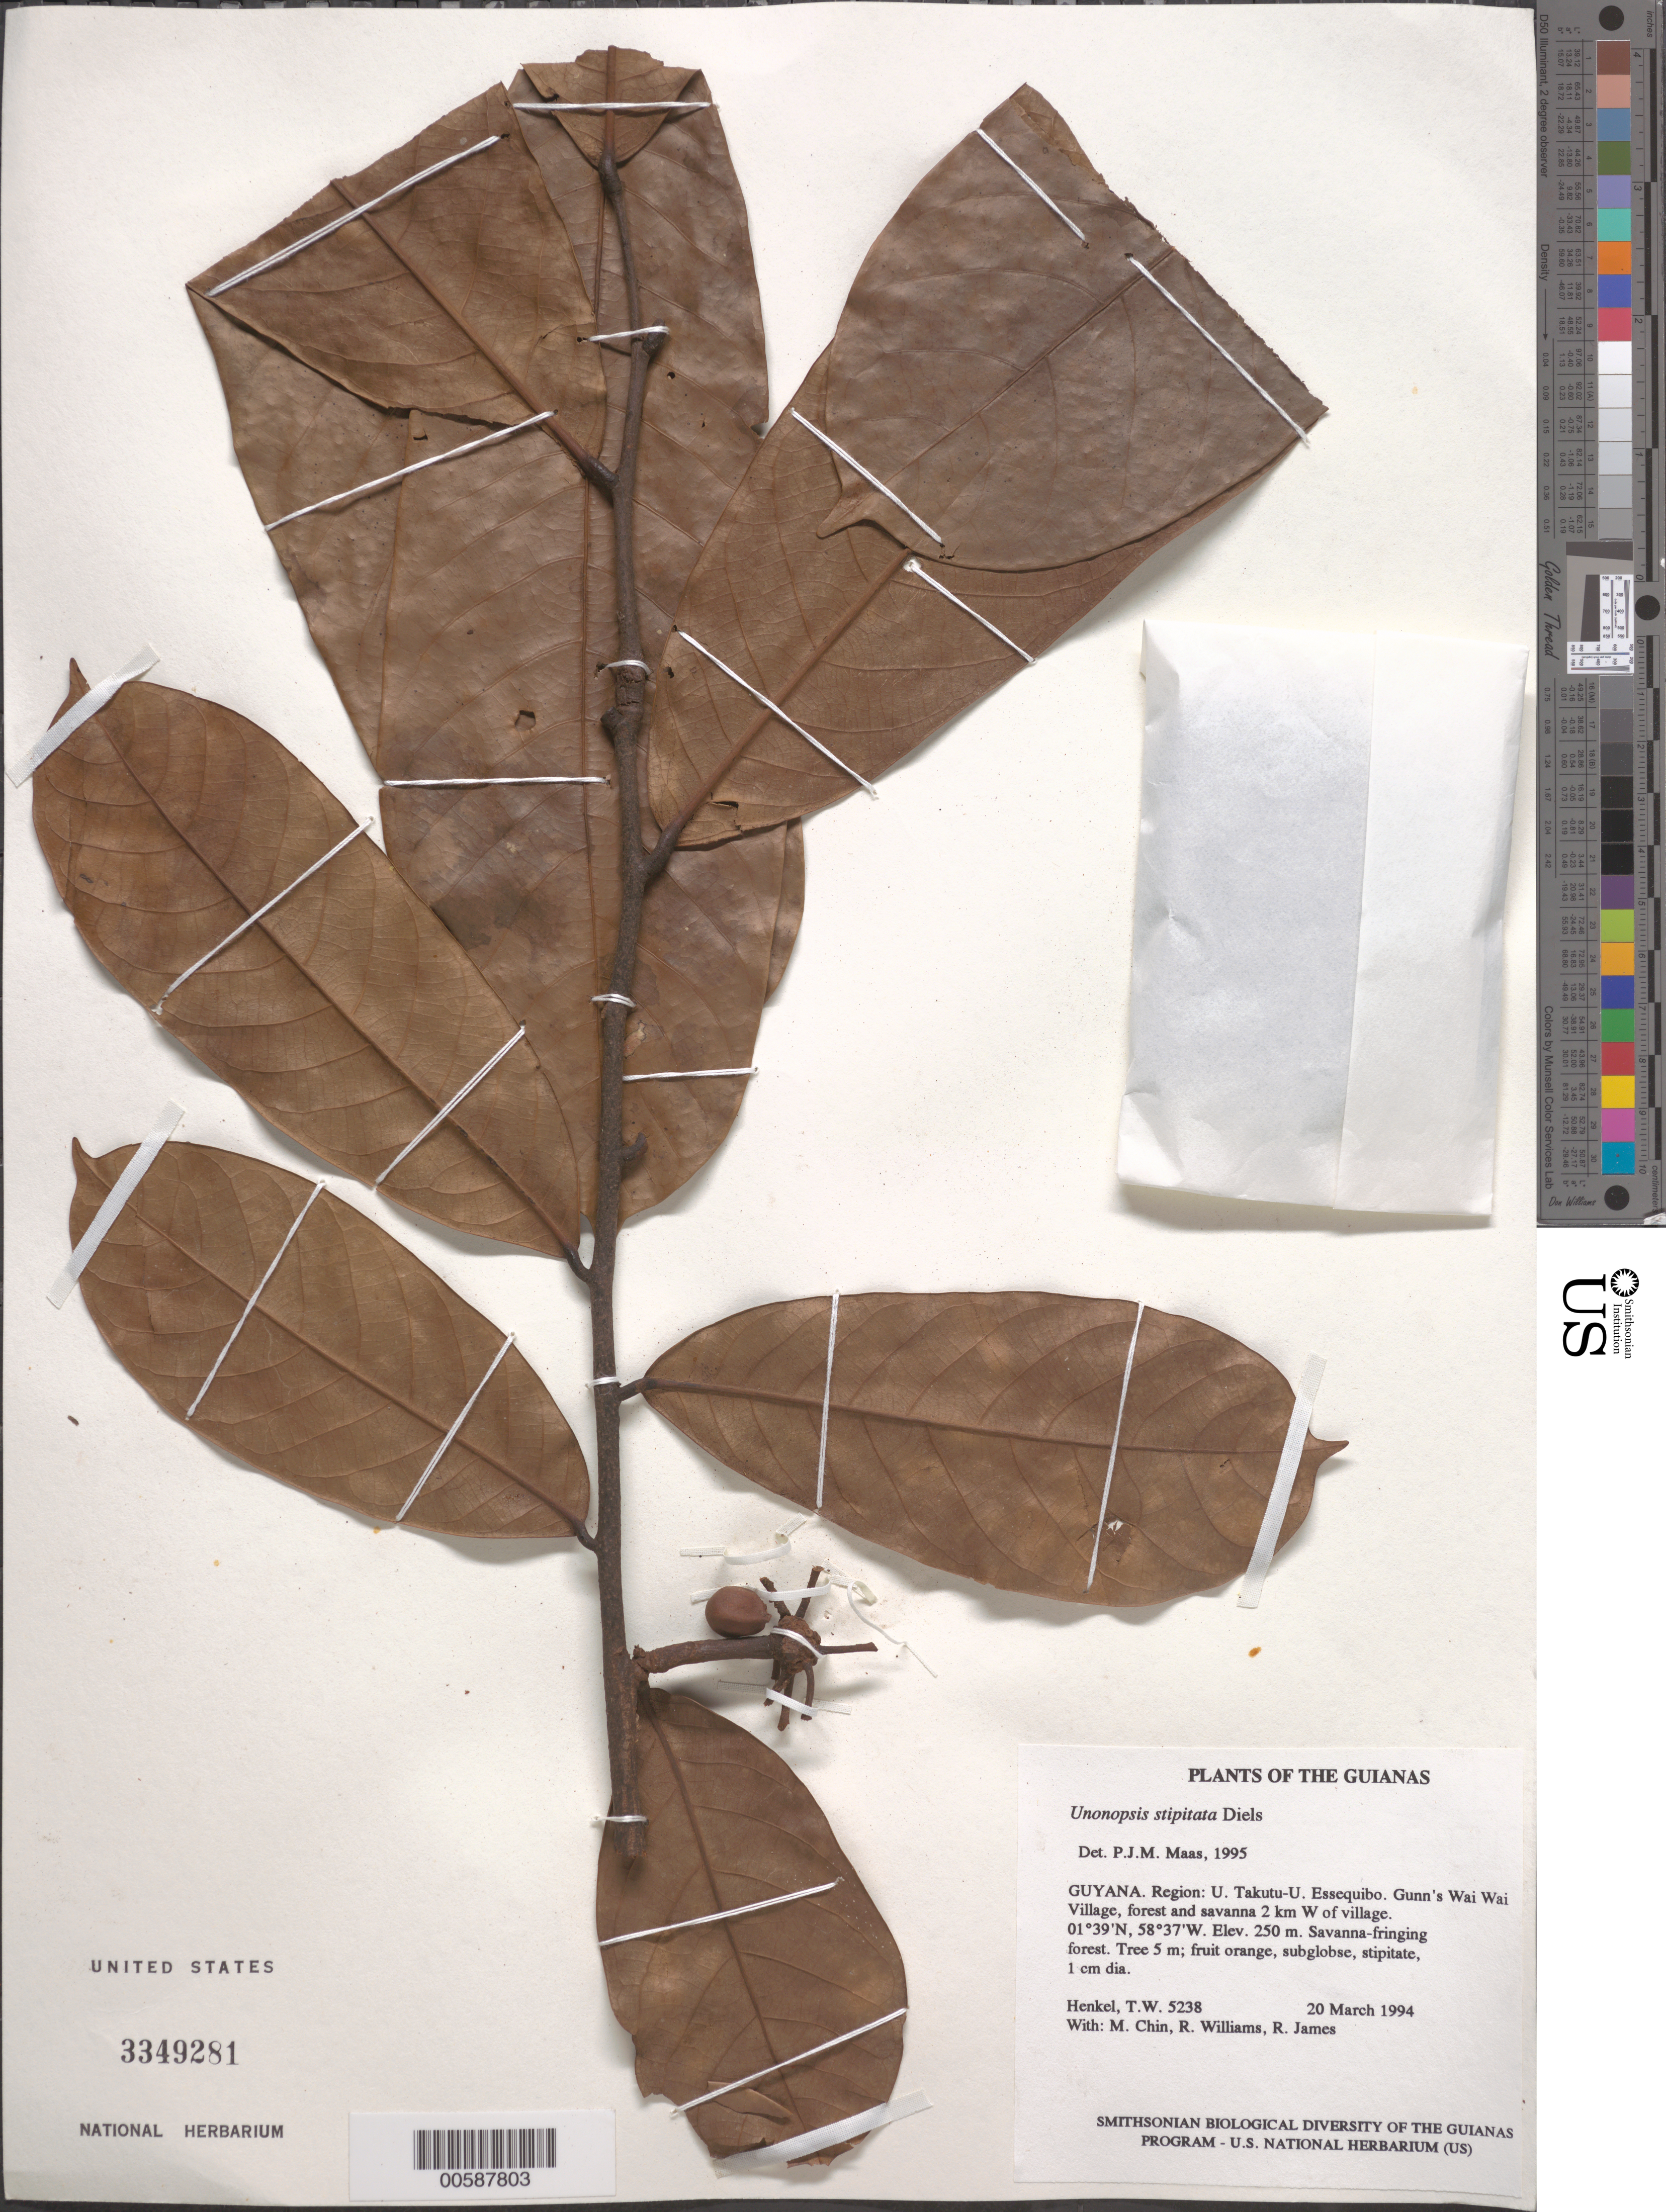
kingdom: Plantae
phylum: Tracheophyta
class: Magnoliopsida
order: Magnoliales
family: Annonaceae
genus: Unonopsis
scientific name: Unonopsis stipitata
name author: Diels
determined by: Maas, Paul J. M.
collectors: T. Henkel, M. Chin, R. Williams & R. James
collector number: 5238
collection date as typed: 20 March 1994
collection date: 1994-03-20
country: Guyana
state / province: U. Takutu-U. Essequibo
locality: Gunn's Wai Wai Village, forest and savanna 2 km W of village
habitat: Savanna-fringing forest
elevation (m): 250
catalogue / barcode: US 3349281